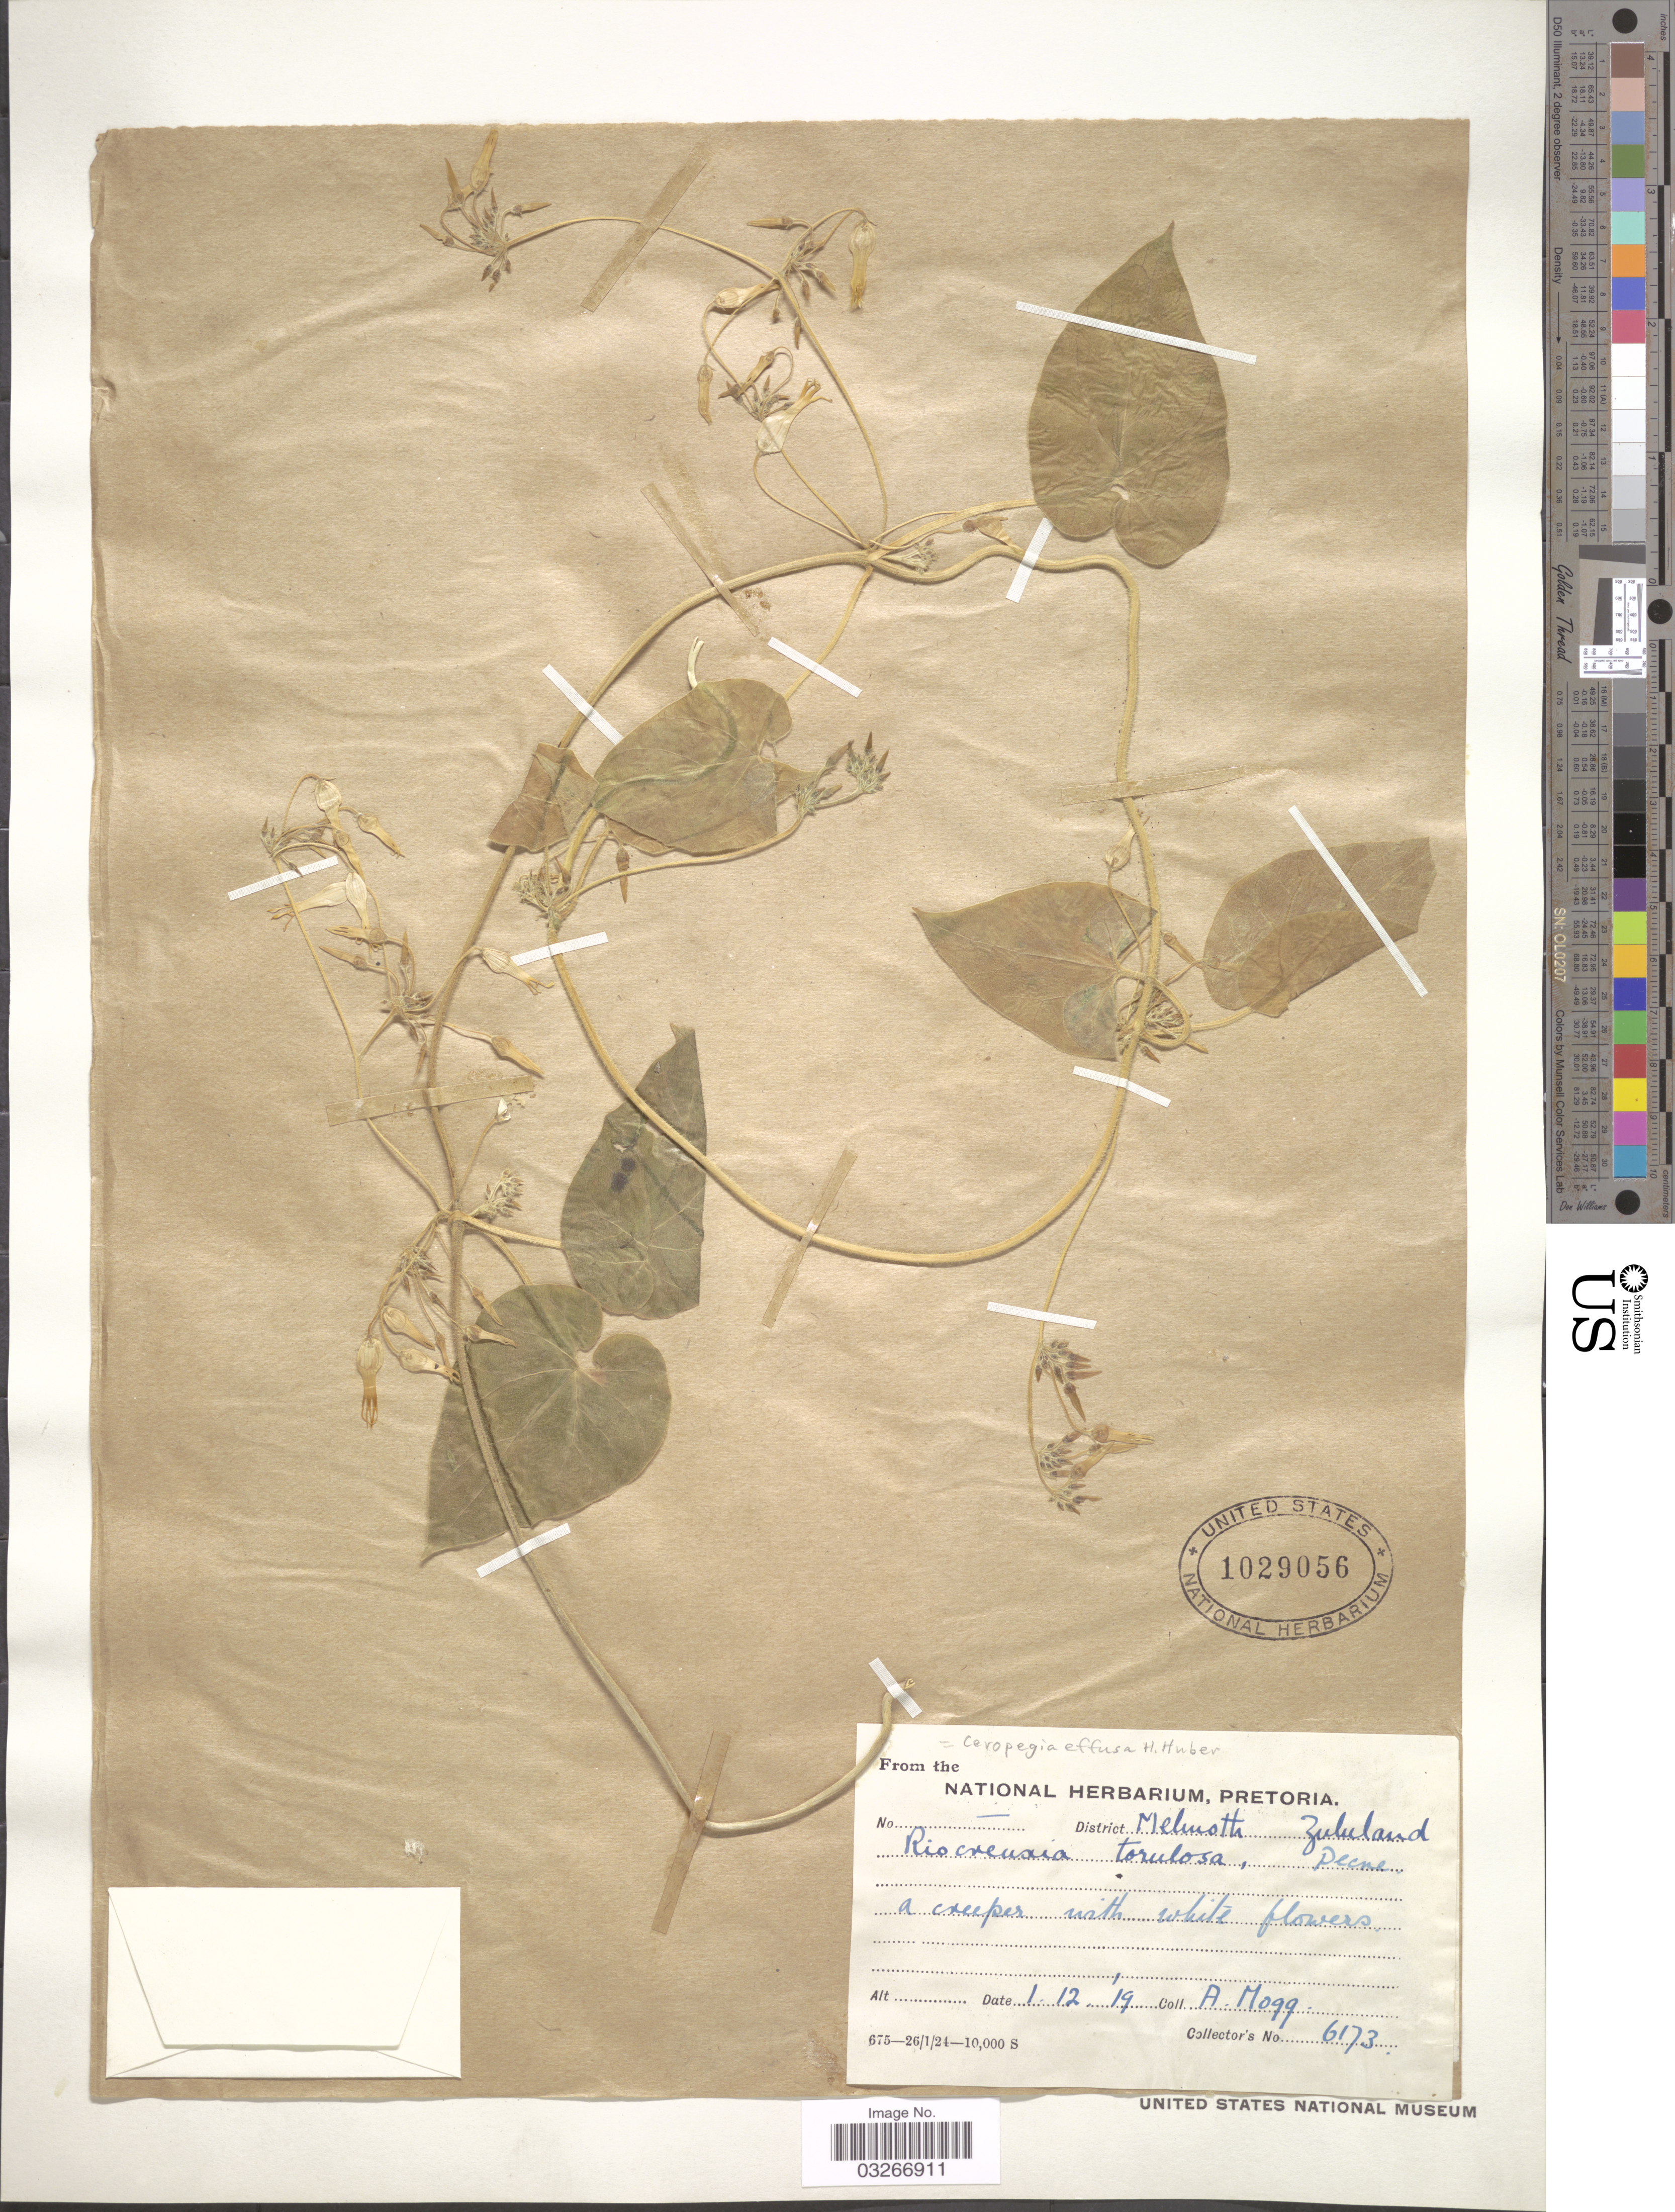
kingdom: Plantae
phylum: Tracheophyta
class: Magnoliopsida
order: Gentianales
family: Apocynaceae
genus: Ceropegia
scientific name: Ceropegia effusa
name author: Huber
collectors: A. O. Mogg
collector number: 6173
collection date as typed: Transcribed d/m/y: 1/12/19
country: Namibia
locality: District Melmoth Zululand.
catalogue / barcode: US 1029056